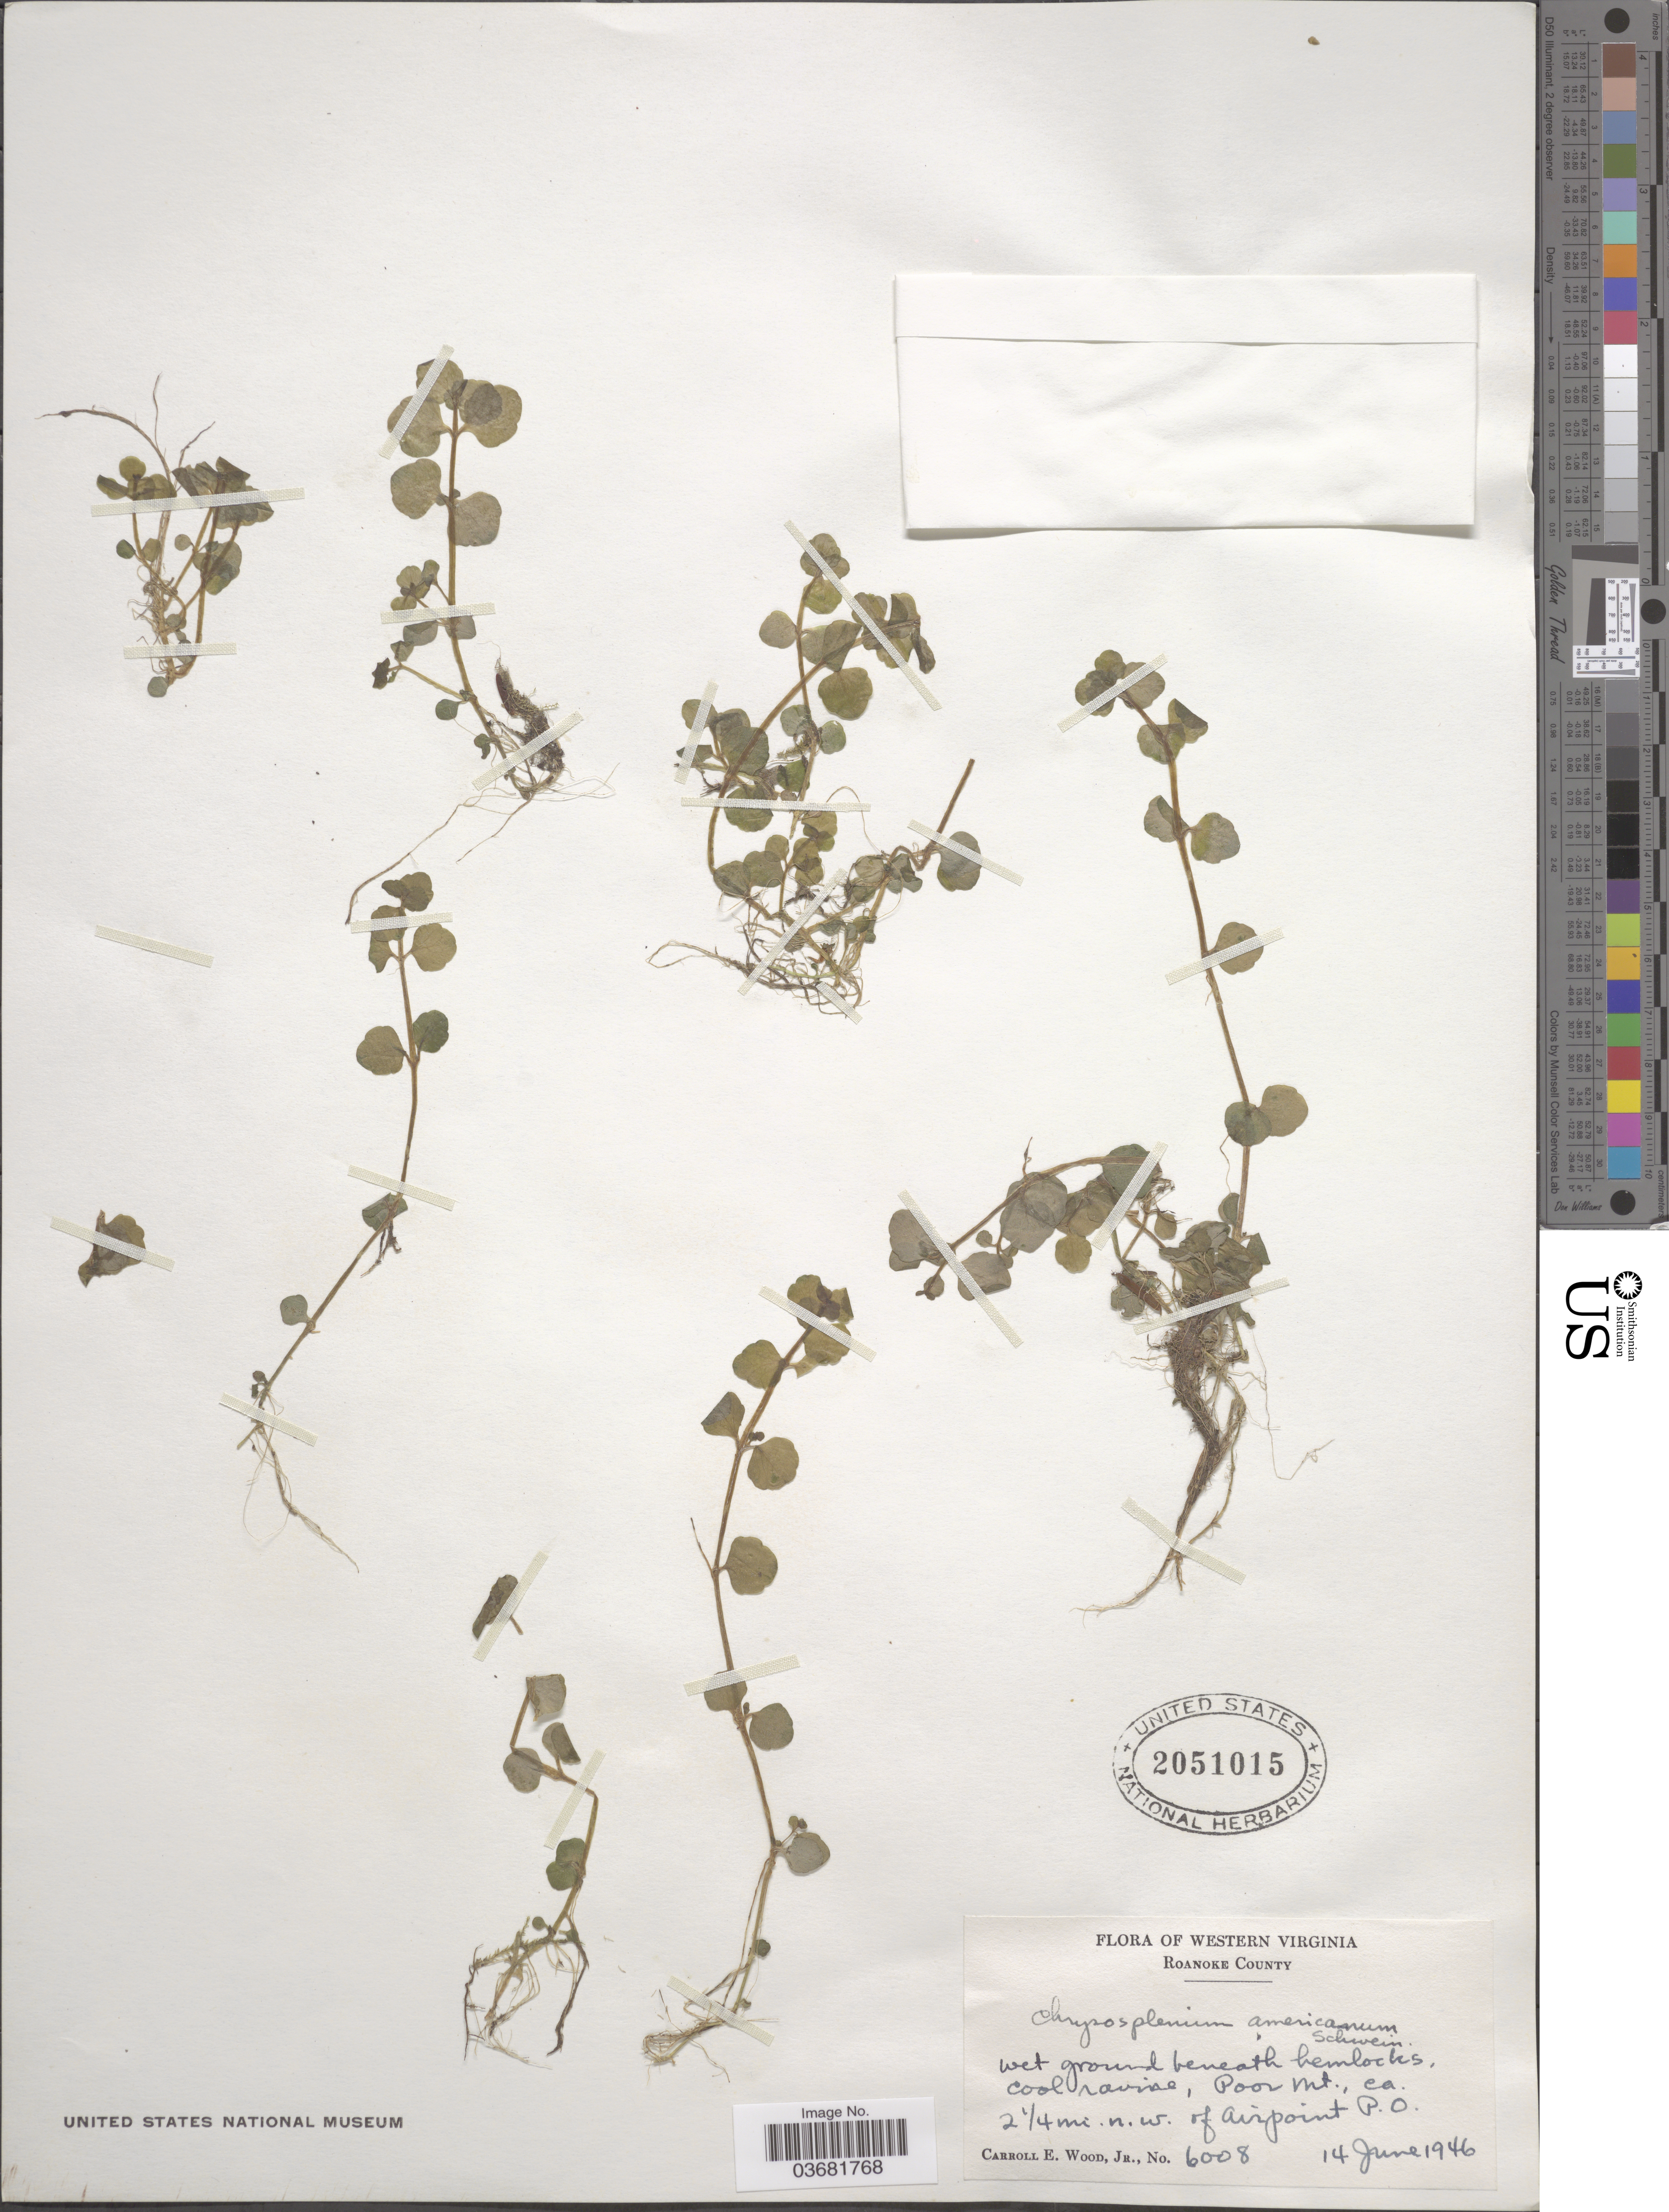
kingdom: Plantae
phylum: Tracheophyta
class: Magnoliopsida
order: Saxifragales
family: Saxifragaceae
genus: Chrysosplenium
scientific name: Chrysosplenium americanum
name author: Schwein.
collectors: C. Wood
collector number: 6008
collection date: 1946-06-14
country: United States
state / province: Virginia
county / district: Roanoke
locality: Western Virginia. Roanoke County. Wet ground beneath hemlocks, cool ravine, Poor Mt., ca. 2¼ mi. n.w. of Airport P. O.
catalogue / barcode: US 2051015